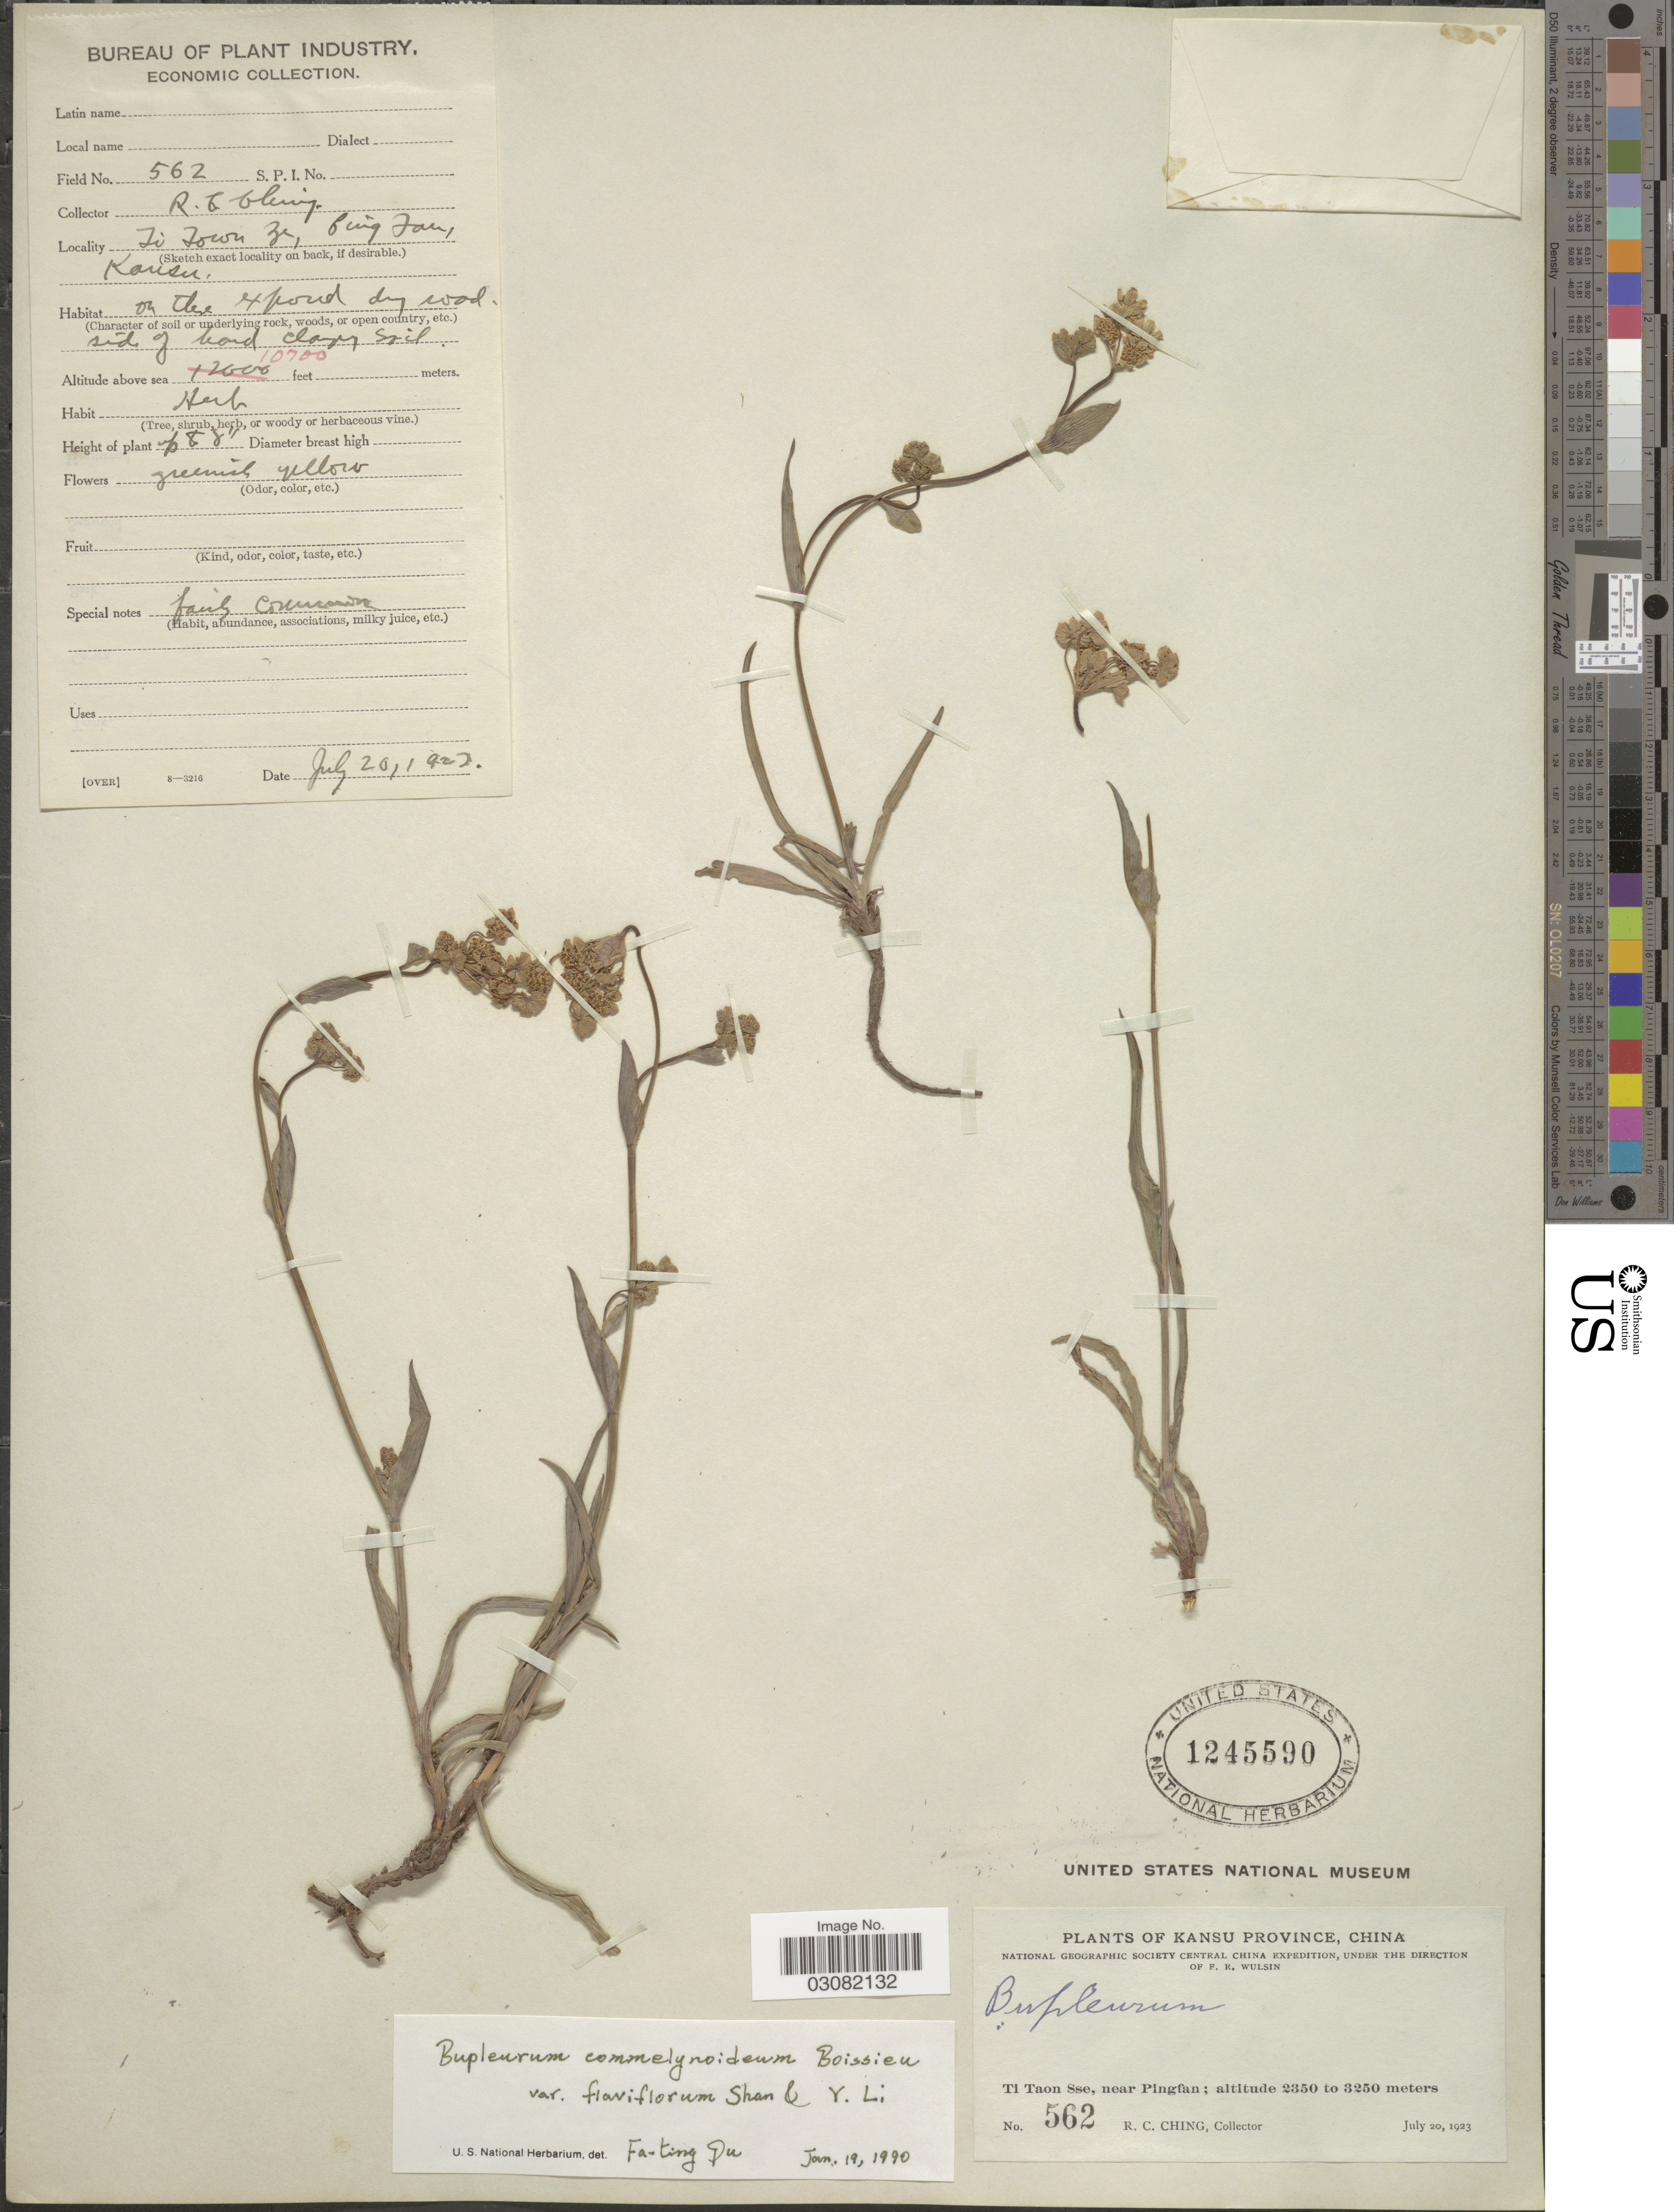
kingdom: Plantae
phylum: Tracheophyta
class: Magnoliopsida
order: Apiales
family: Apiaceae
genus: Bupleurum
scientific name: Bupleurum commelynoideum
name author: H. Boissieu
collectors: R. C. Ching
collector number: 562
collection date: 1923-07-20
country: China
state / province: Gansu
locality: Kansu Province, Ti Taon Sse, near Pingfan.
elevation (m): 3261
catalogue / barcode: US 1245590